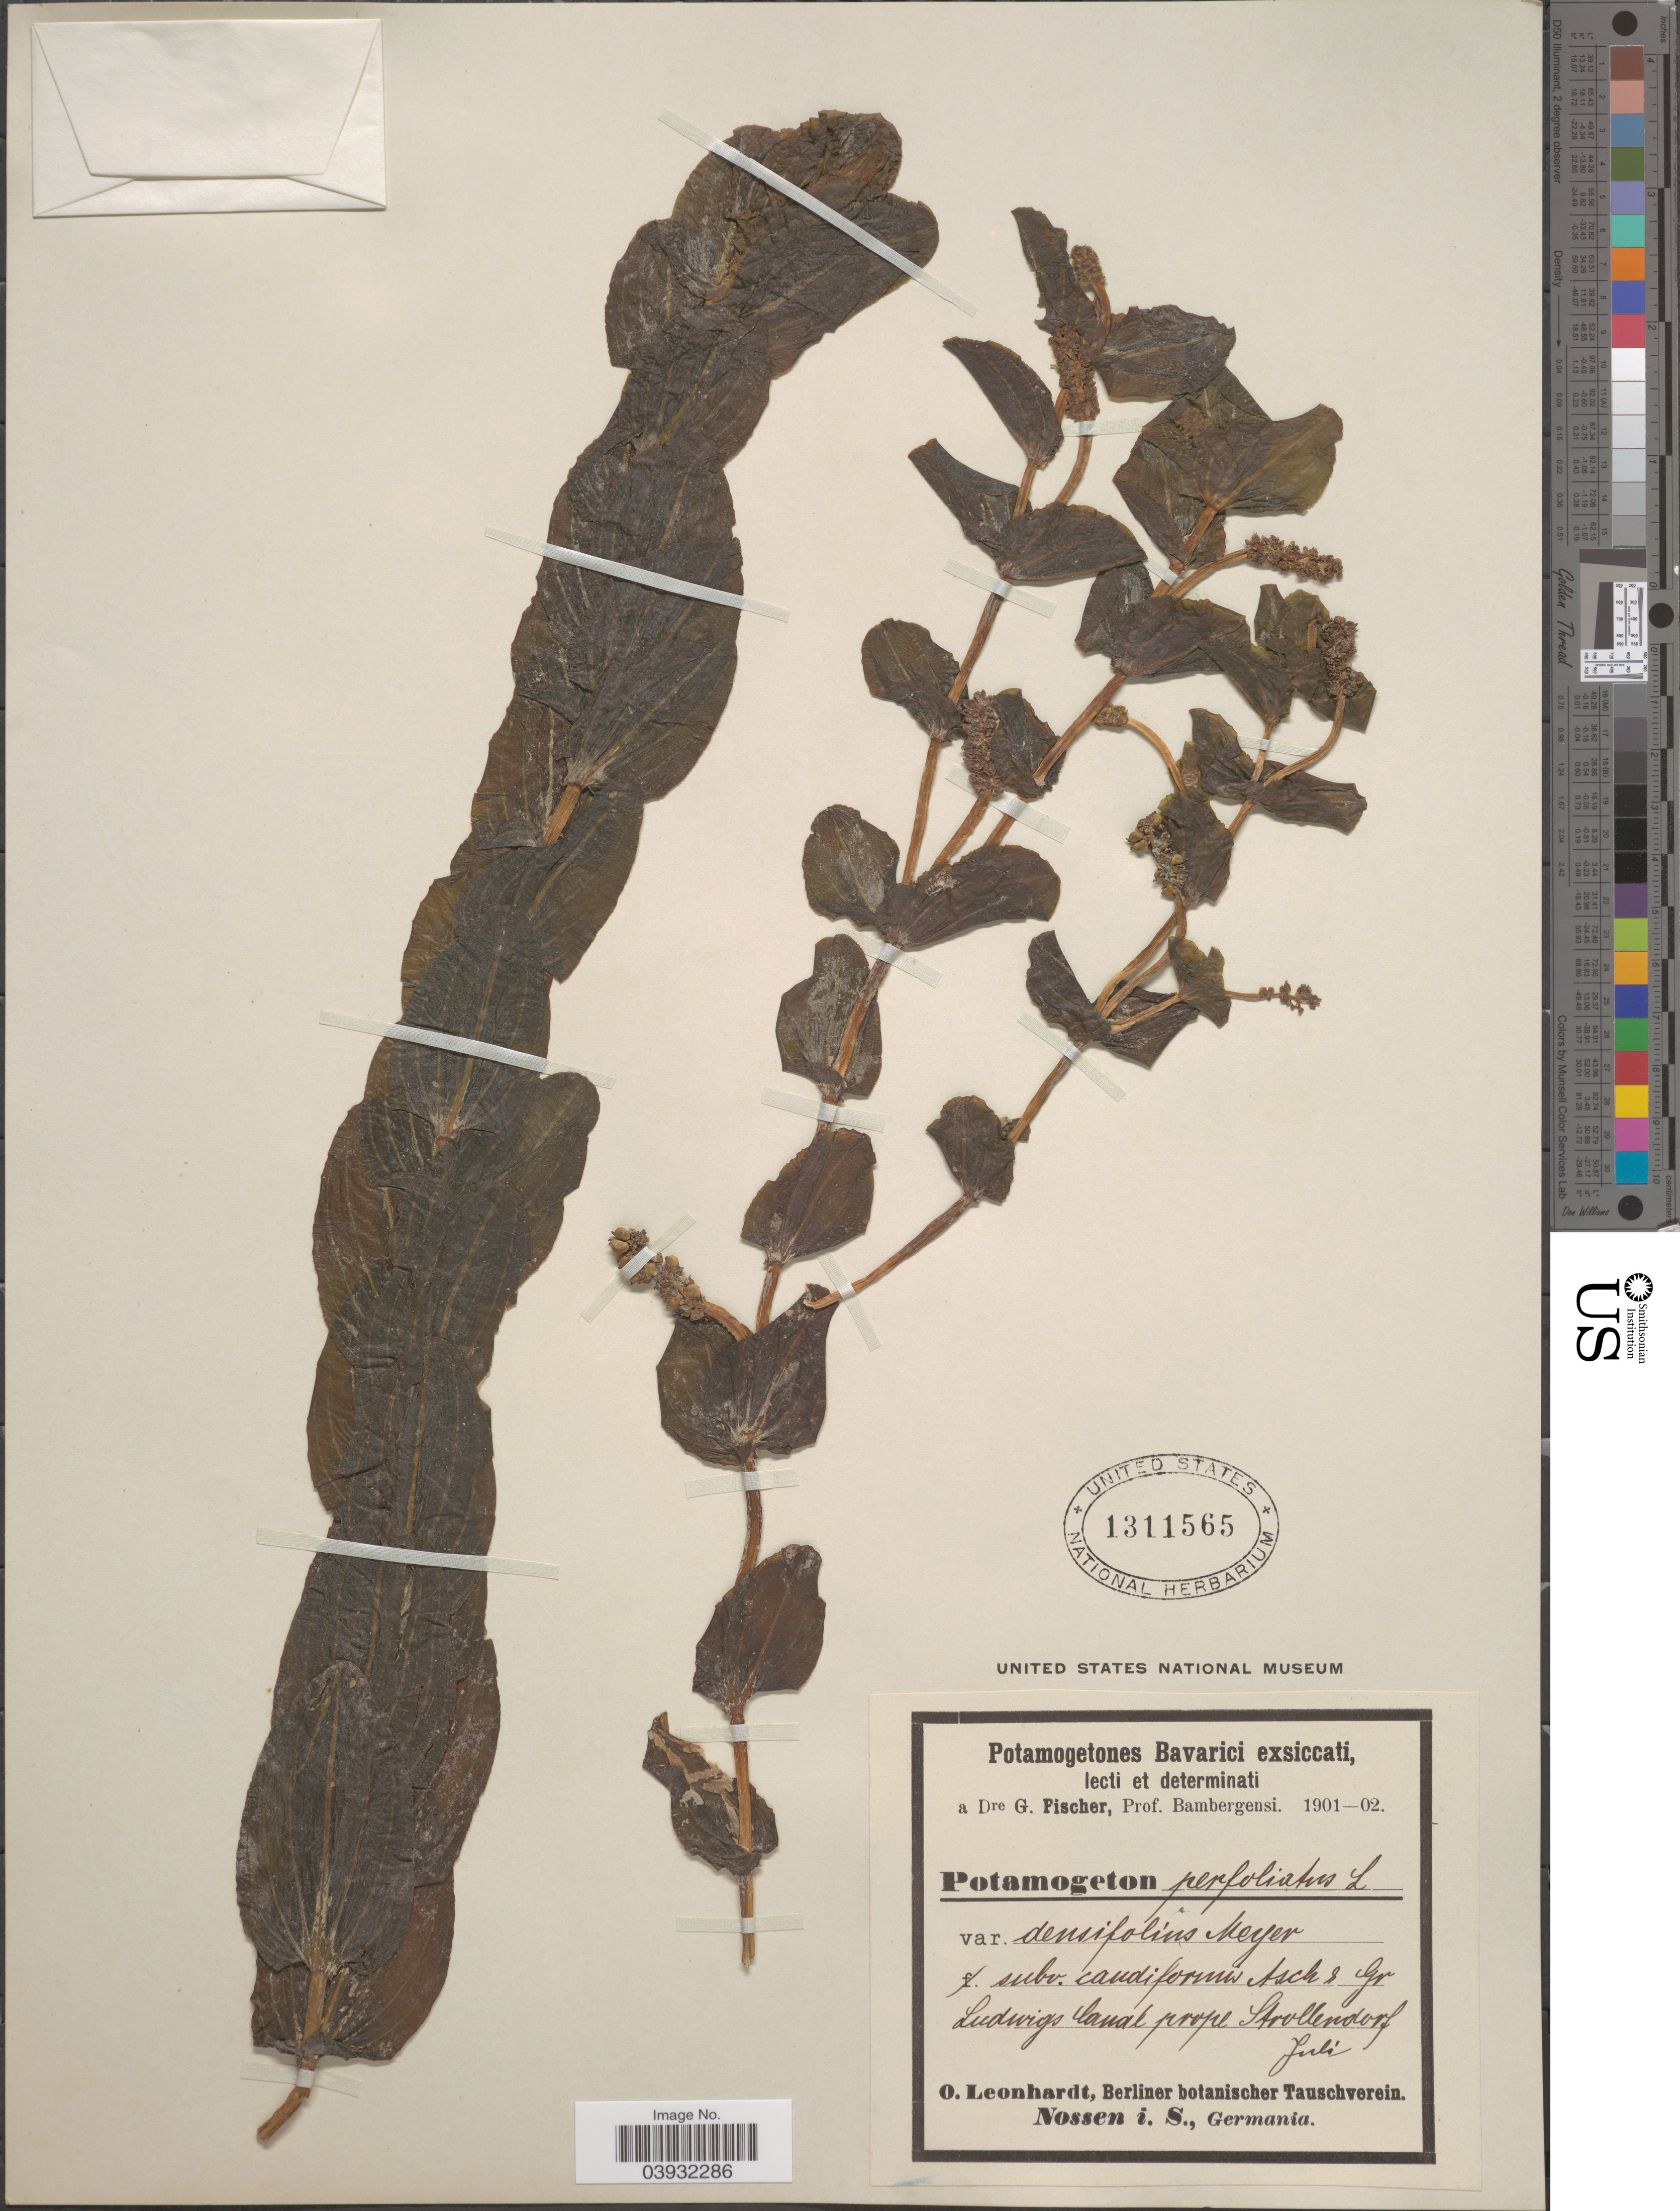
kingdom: Plantae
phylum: Tracheophyta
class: Liliopsida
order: Alismatales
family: Potamogetonaceae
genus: Potamogeton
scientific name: Potamogeton perfoliatus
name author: L.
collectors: O. Leonhardt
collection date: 1901-07/1902-07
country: Germany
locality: Ludwigs Canal prope Strullendorf. Nossen i. S.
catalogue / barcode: US 1311565